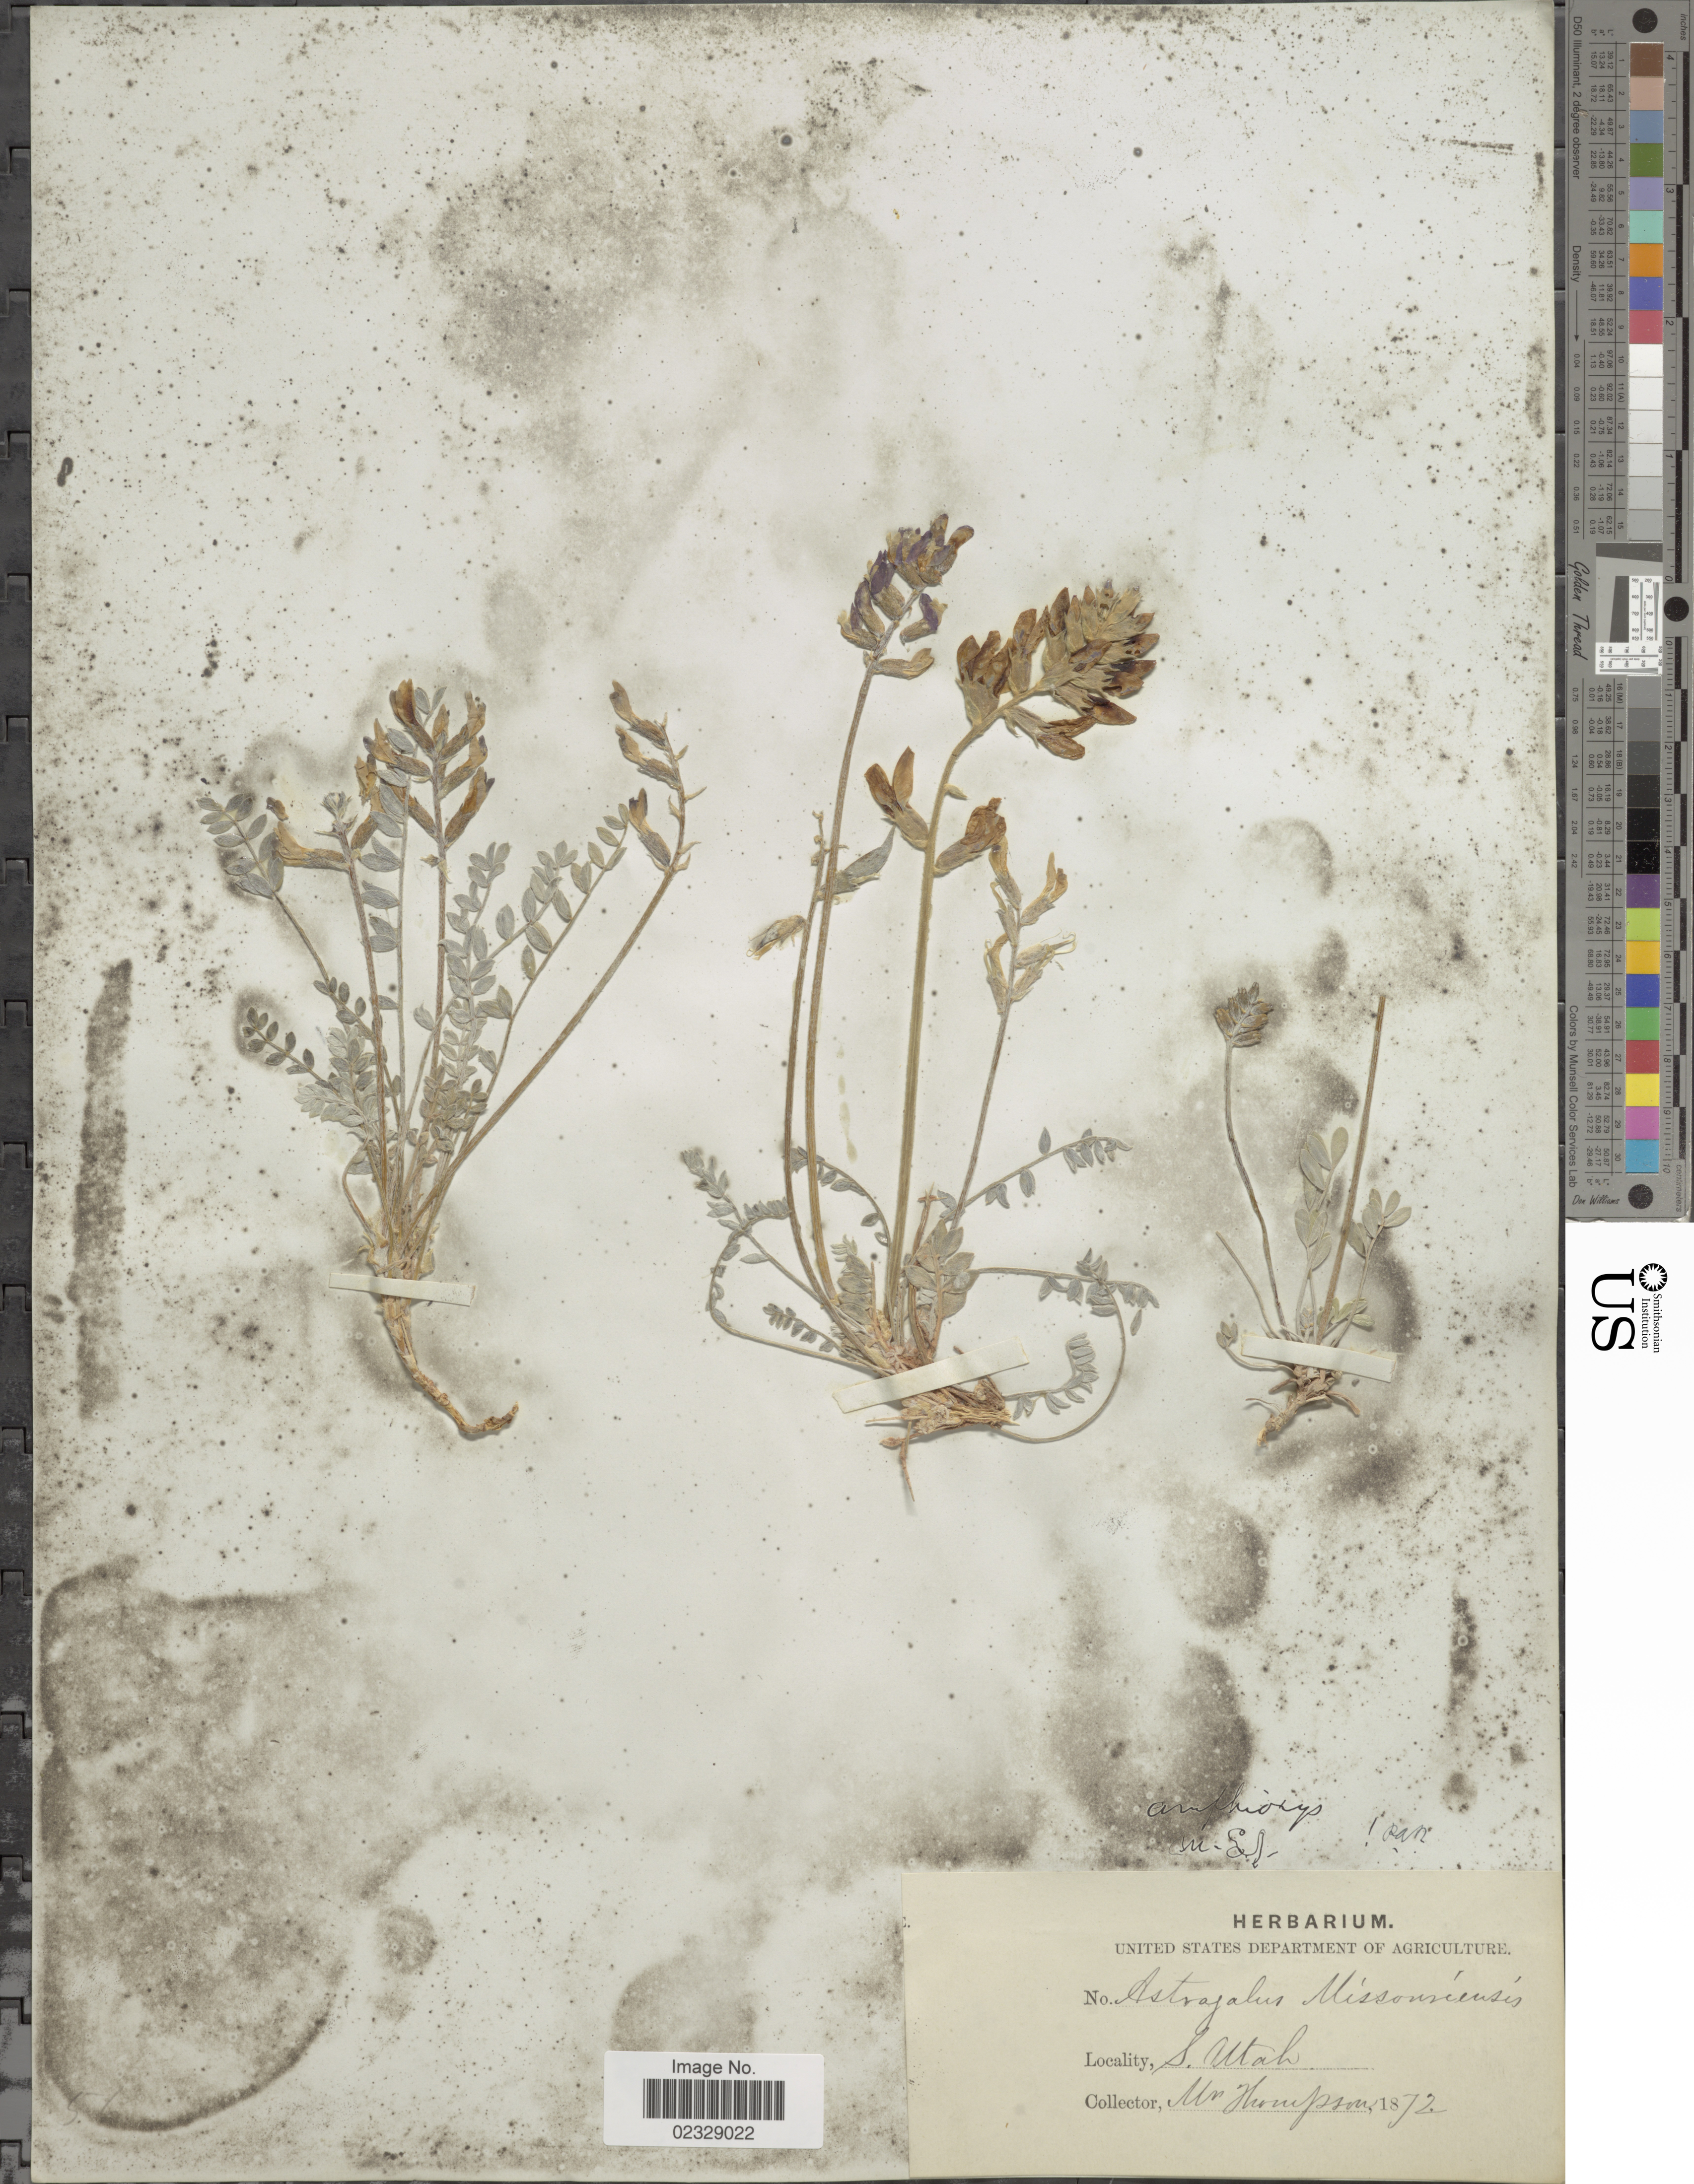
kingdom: Plantae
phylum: Tracheophyta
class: Magnoliopsida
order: Fabales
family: Fabaceae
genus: Astragalus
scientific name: Astragalus amphioxys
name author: A. Gray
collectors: Thompson, --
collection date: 1872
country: United States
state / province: Utah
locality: S. Utah